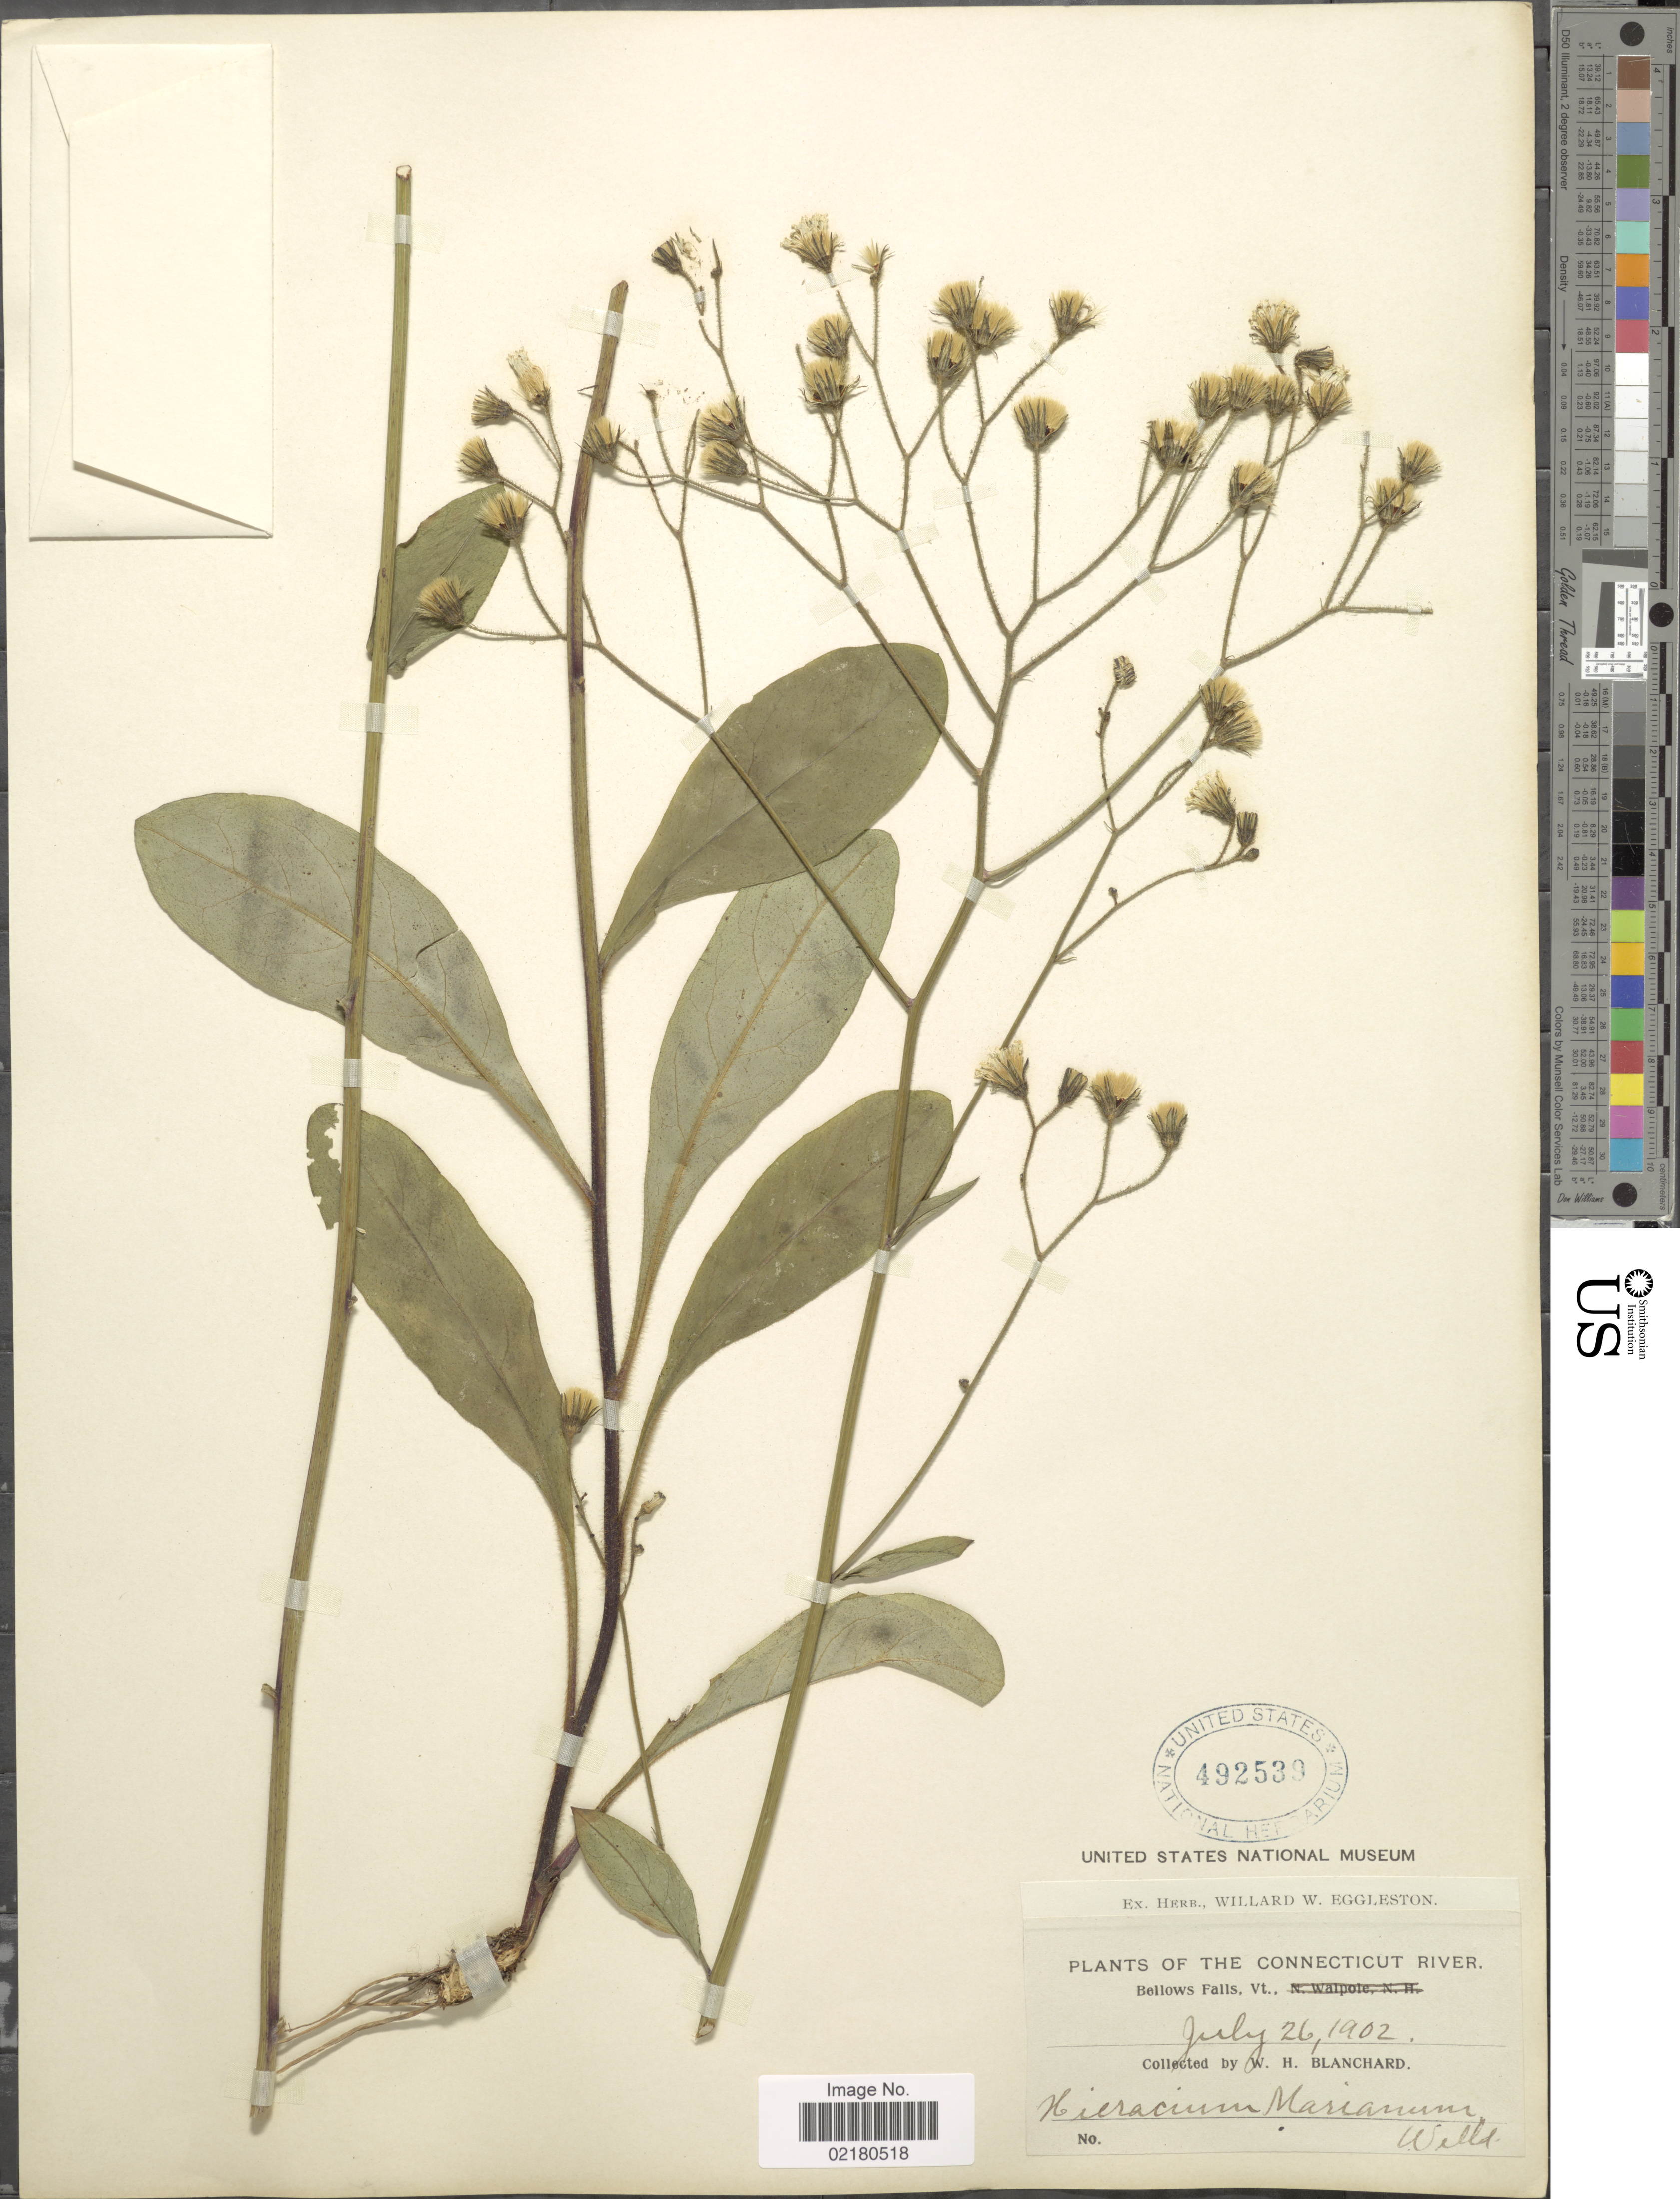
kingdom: Plantae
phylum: Tracheophyta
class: Magnoliopsida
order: Asterales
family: Asteraceae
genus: Hieracium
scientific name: Hieracium marianum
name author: Willd.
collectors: H. Blanchard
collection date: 1902-07-26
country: United States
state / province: Vermont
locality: The Connecticut River, Bellows Falls, Vt.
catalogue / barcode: US 492539